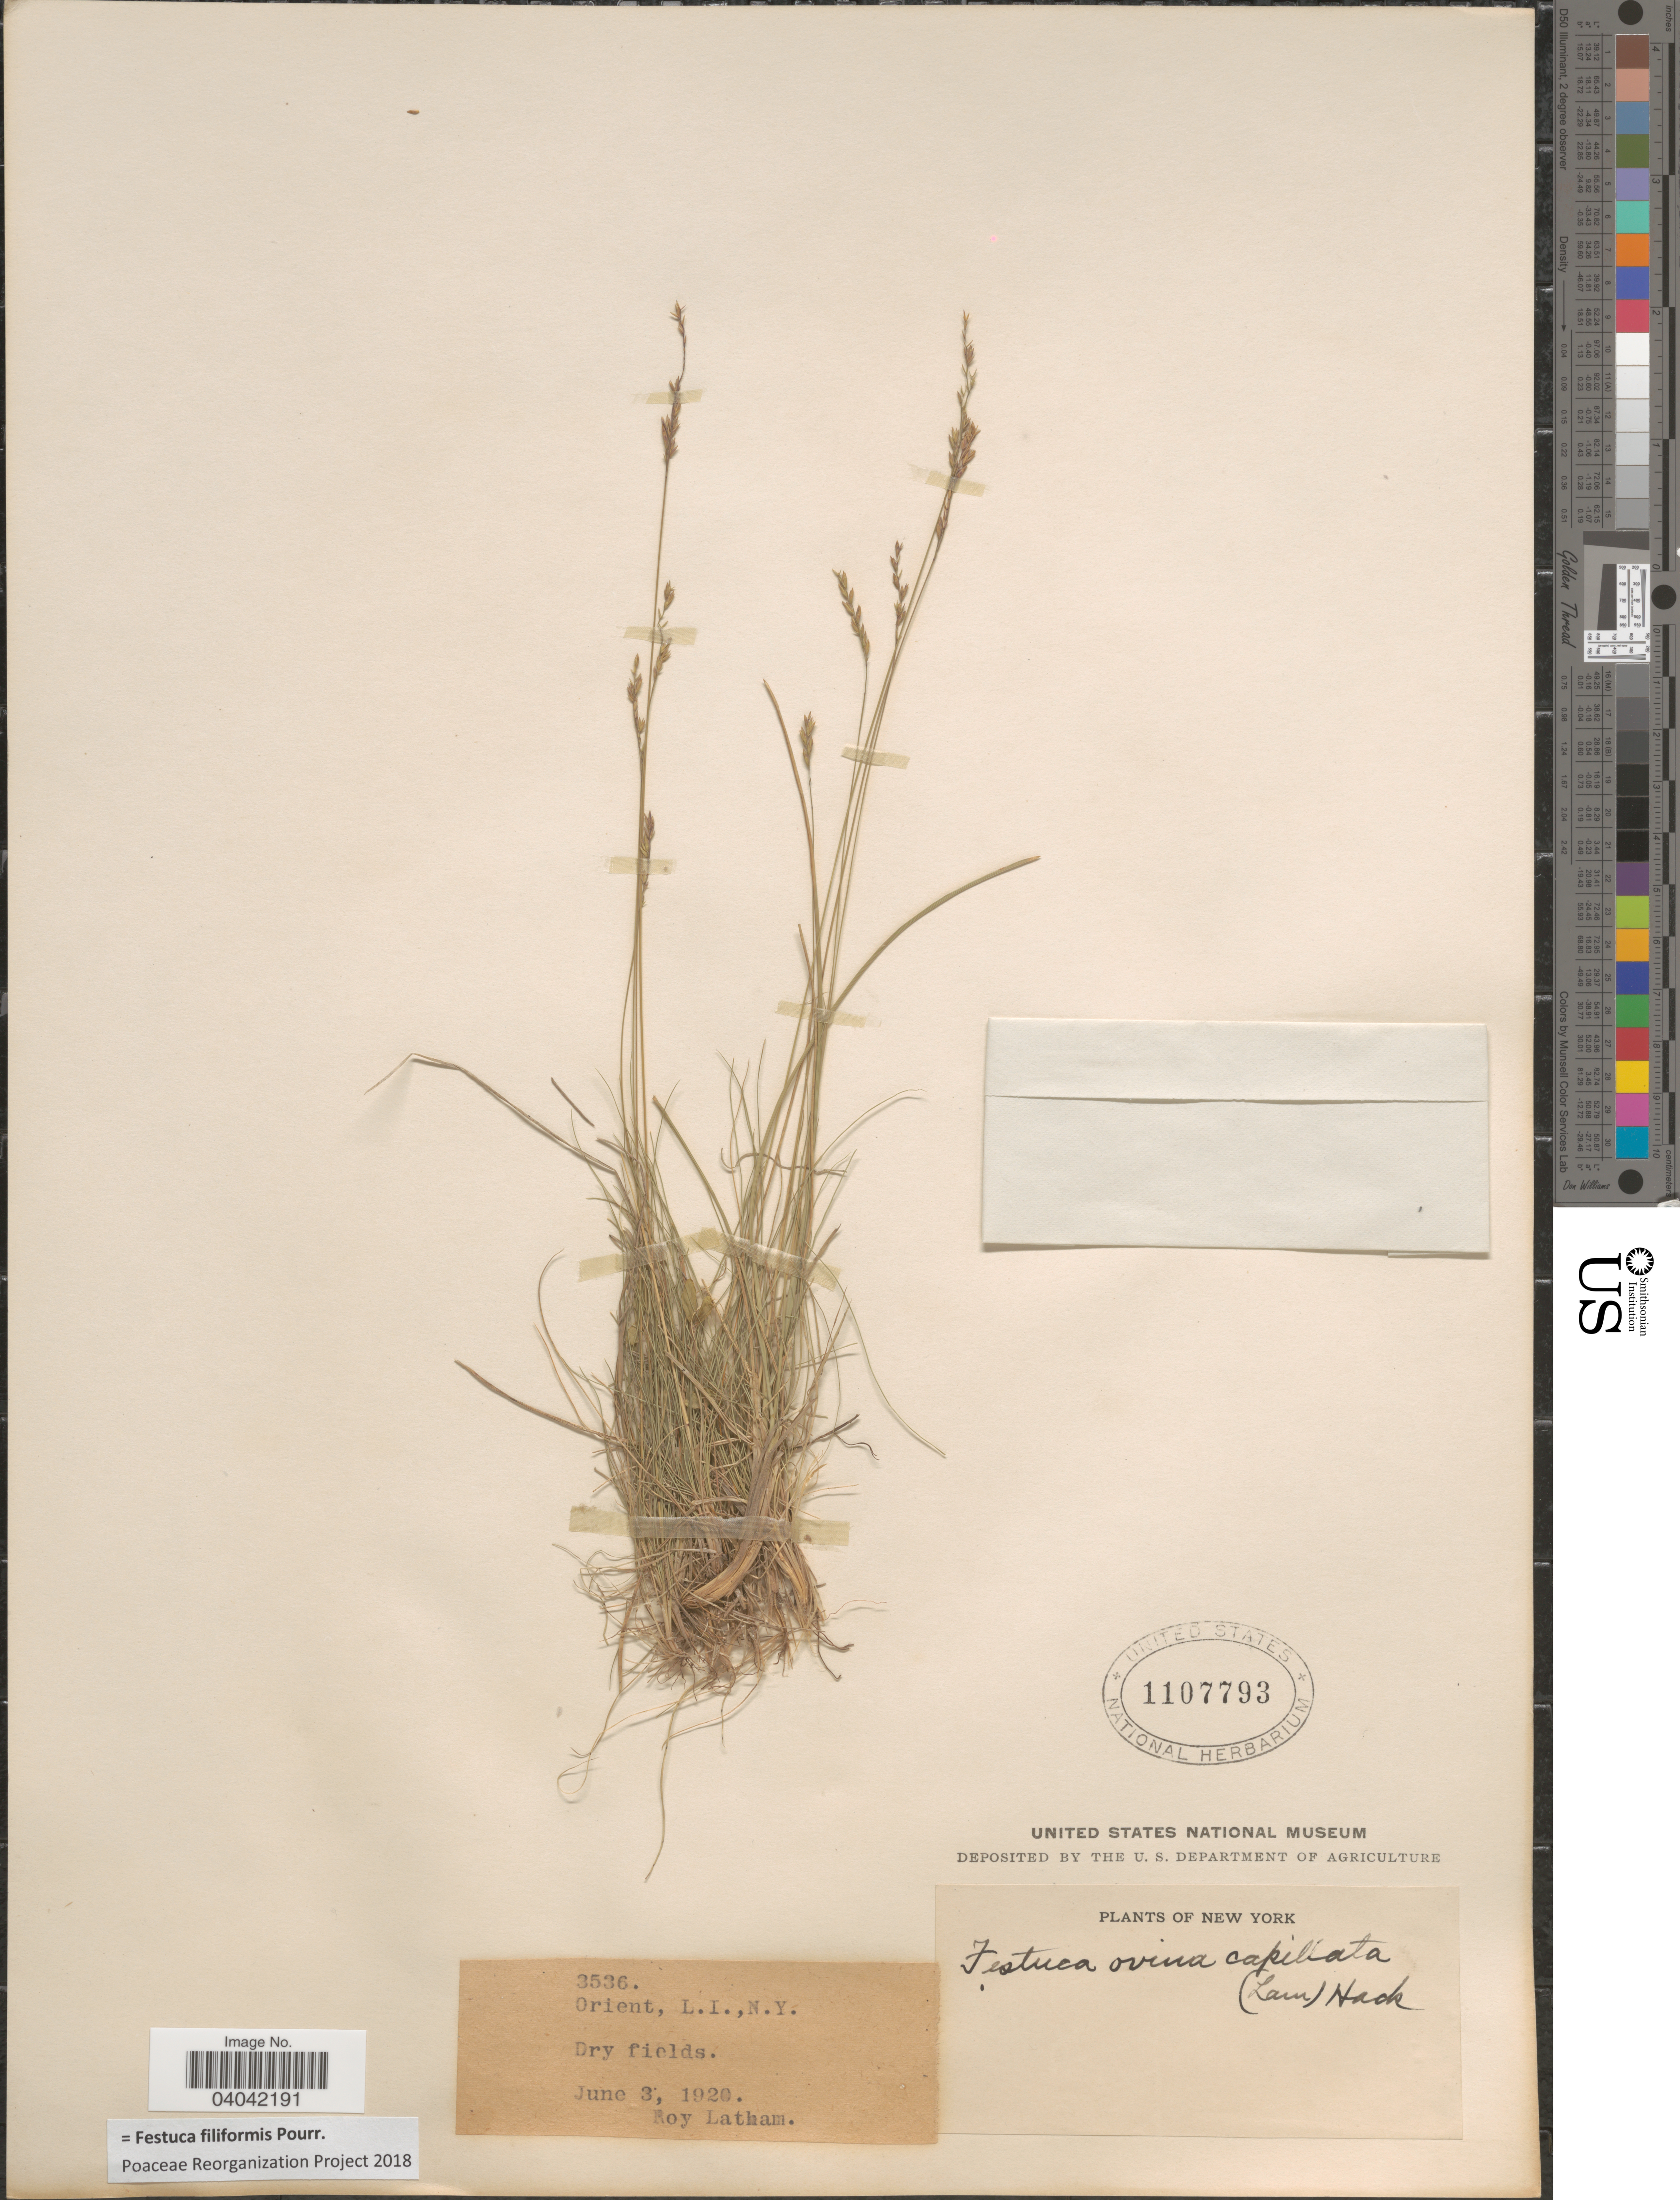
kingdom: Plantae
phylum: Tracheophyta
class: Liliopsida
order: Poales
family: Poaceae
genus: Festuca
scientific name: Festuca filiformis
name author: Pourr.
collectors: R. Latham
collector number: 3536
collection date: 1920-06-03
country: United States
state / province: New York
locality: Orient, L. I.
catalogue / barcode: US 1107793